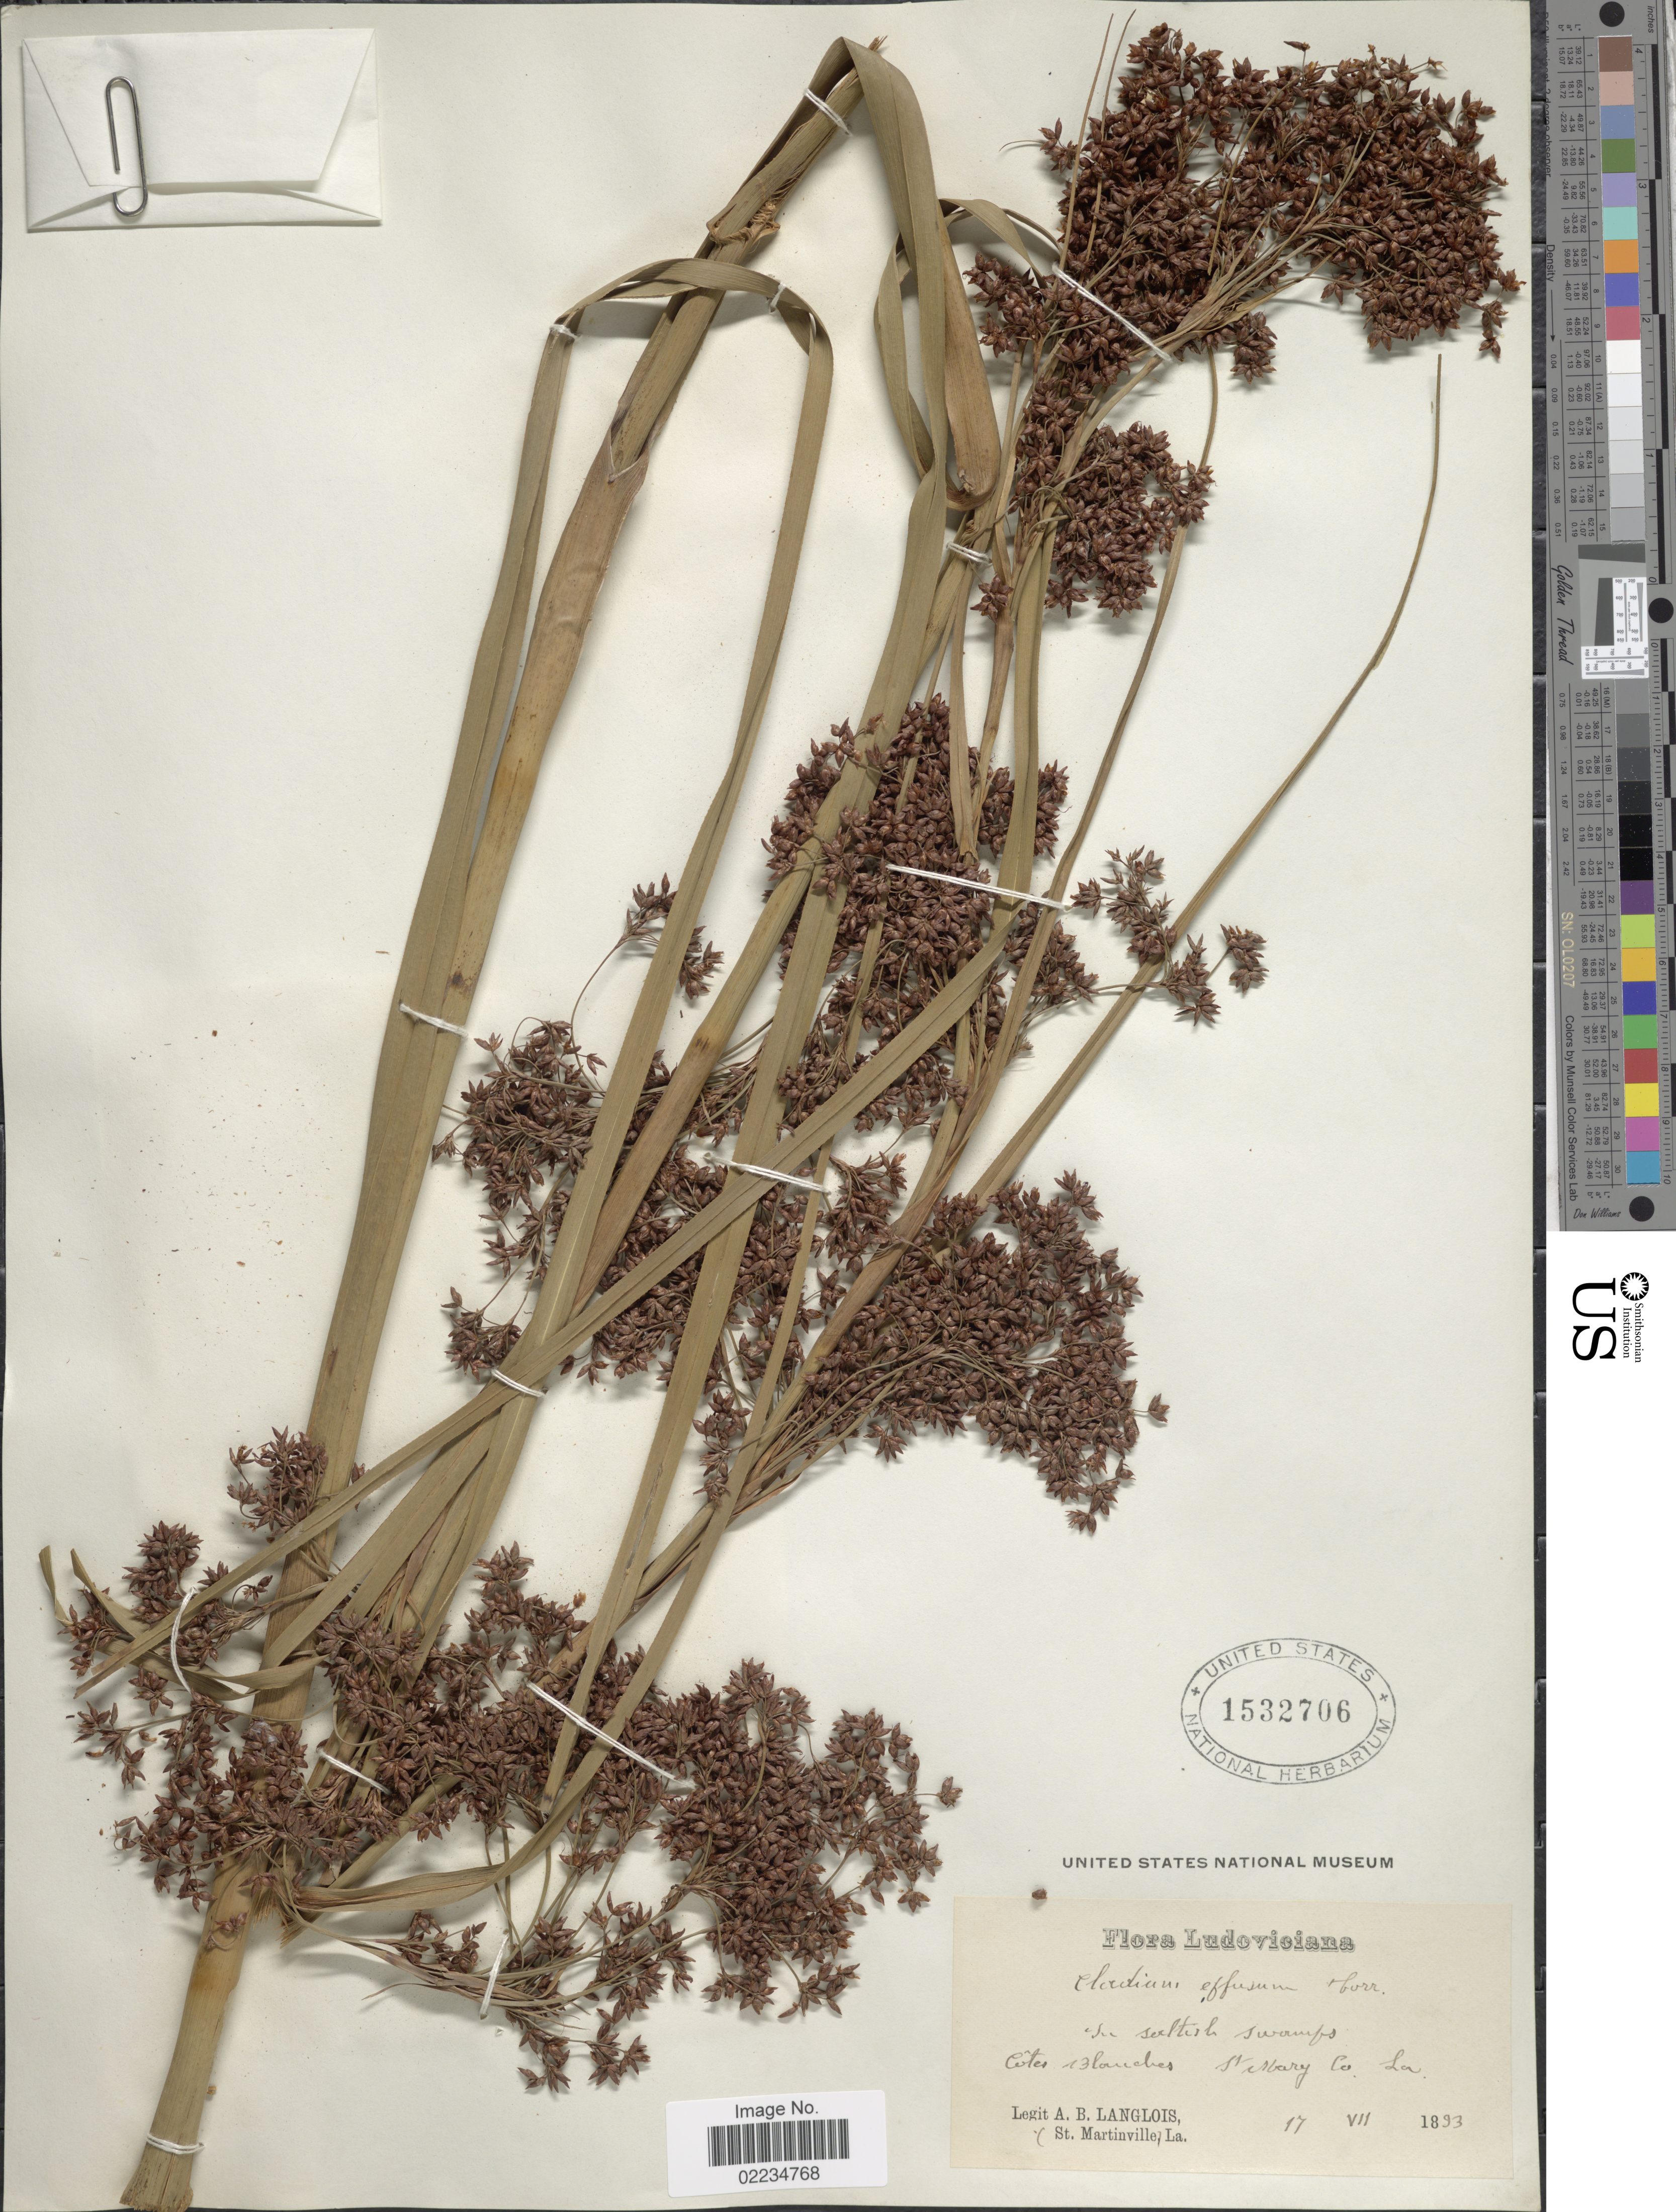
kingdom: Plantae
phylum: Tracheophyta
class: Liliopsida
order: Poales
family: Cyperaceae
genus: Cladium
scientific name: Cladium jamaicense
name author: Crantz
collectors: A. Langlois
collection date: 1893-07-17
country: United States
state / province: Louisiana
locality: Cotes Blanches, St. Mary Co.,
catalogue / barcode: US 1532706